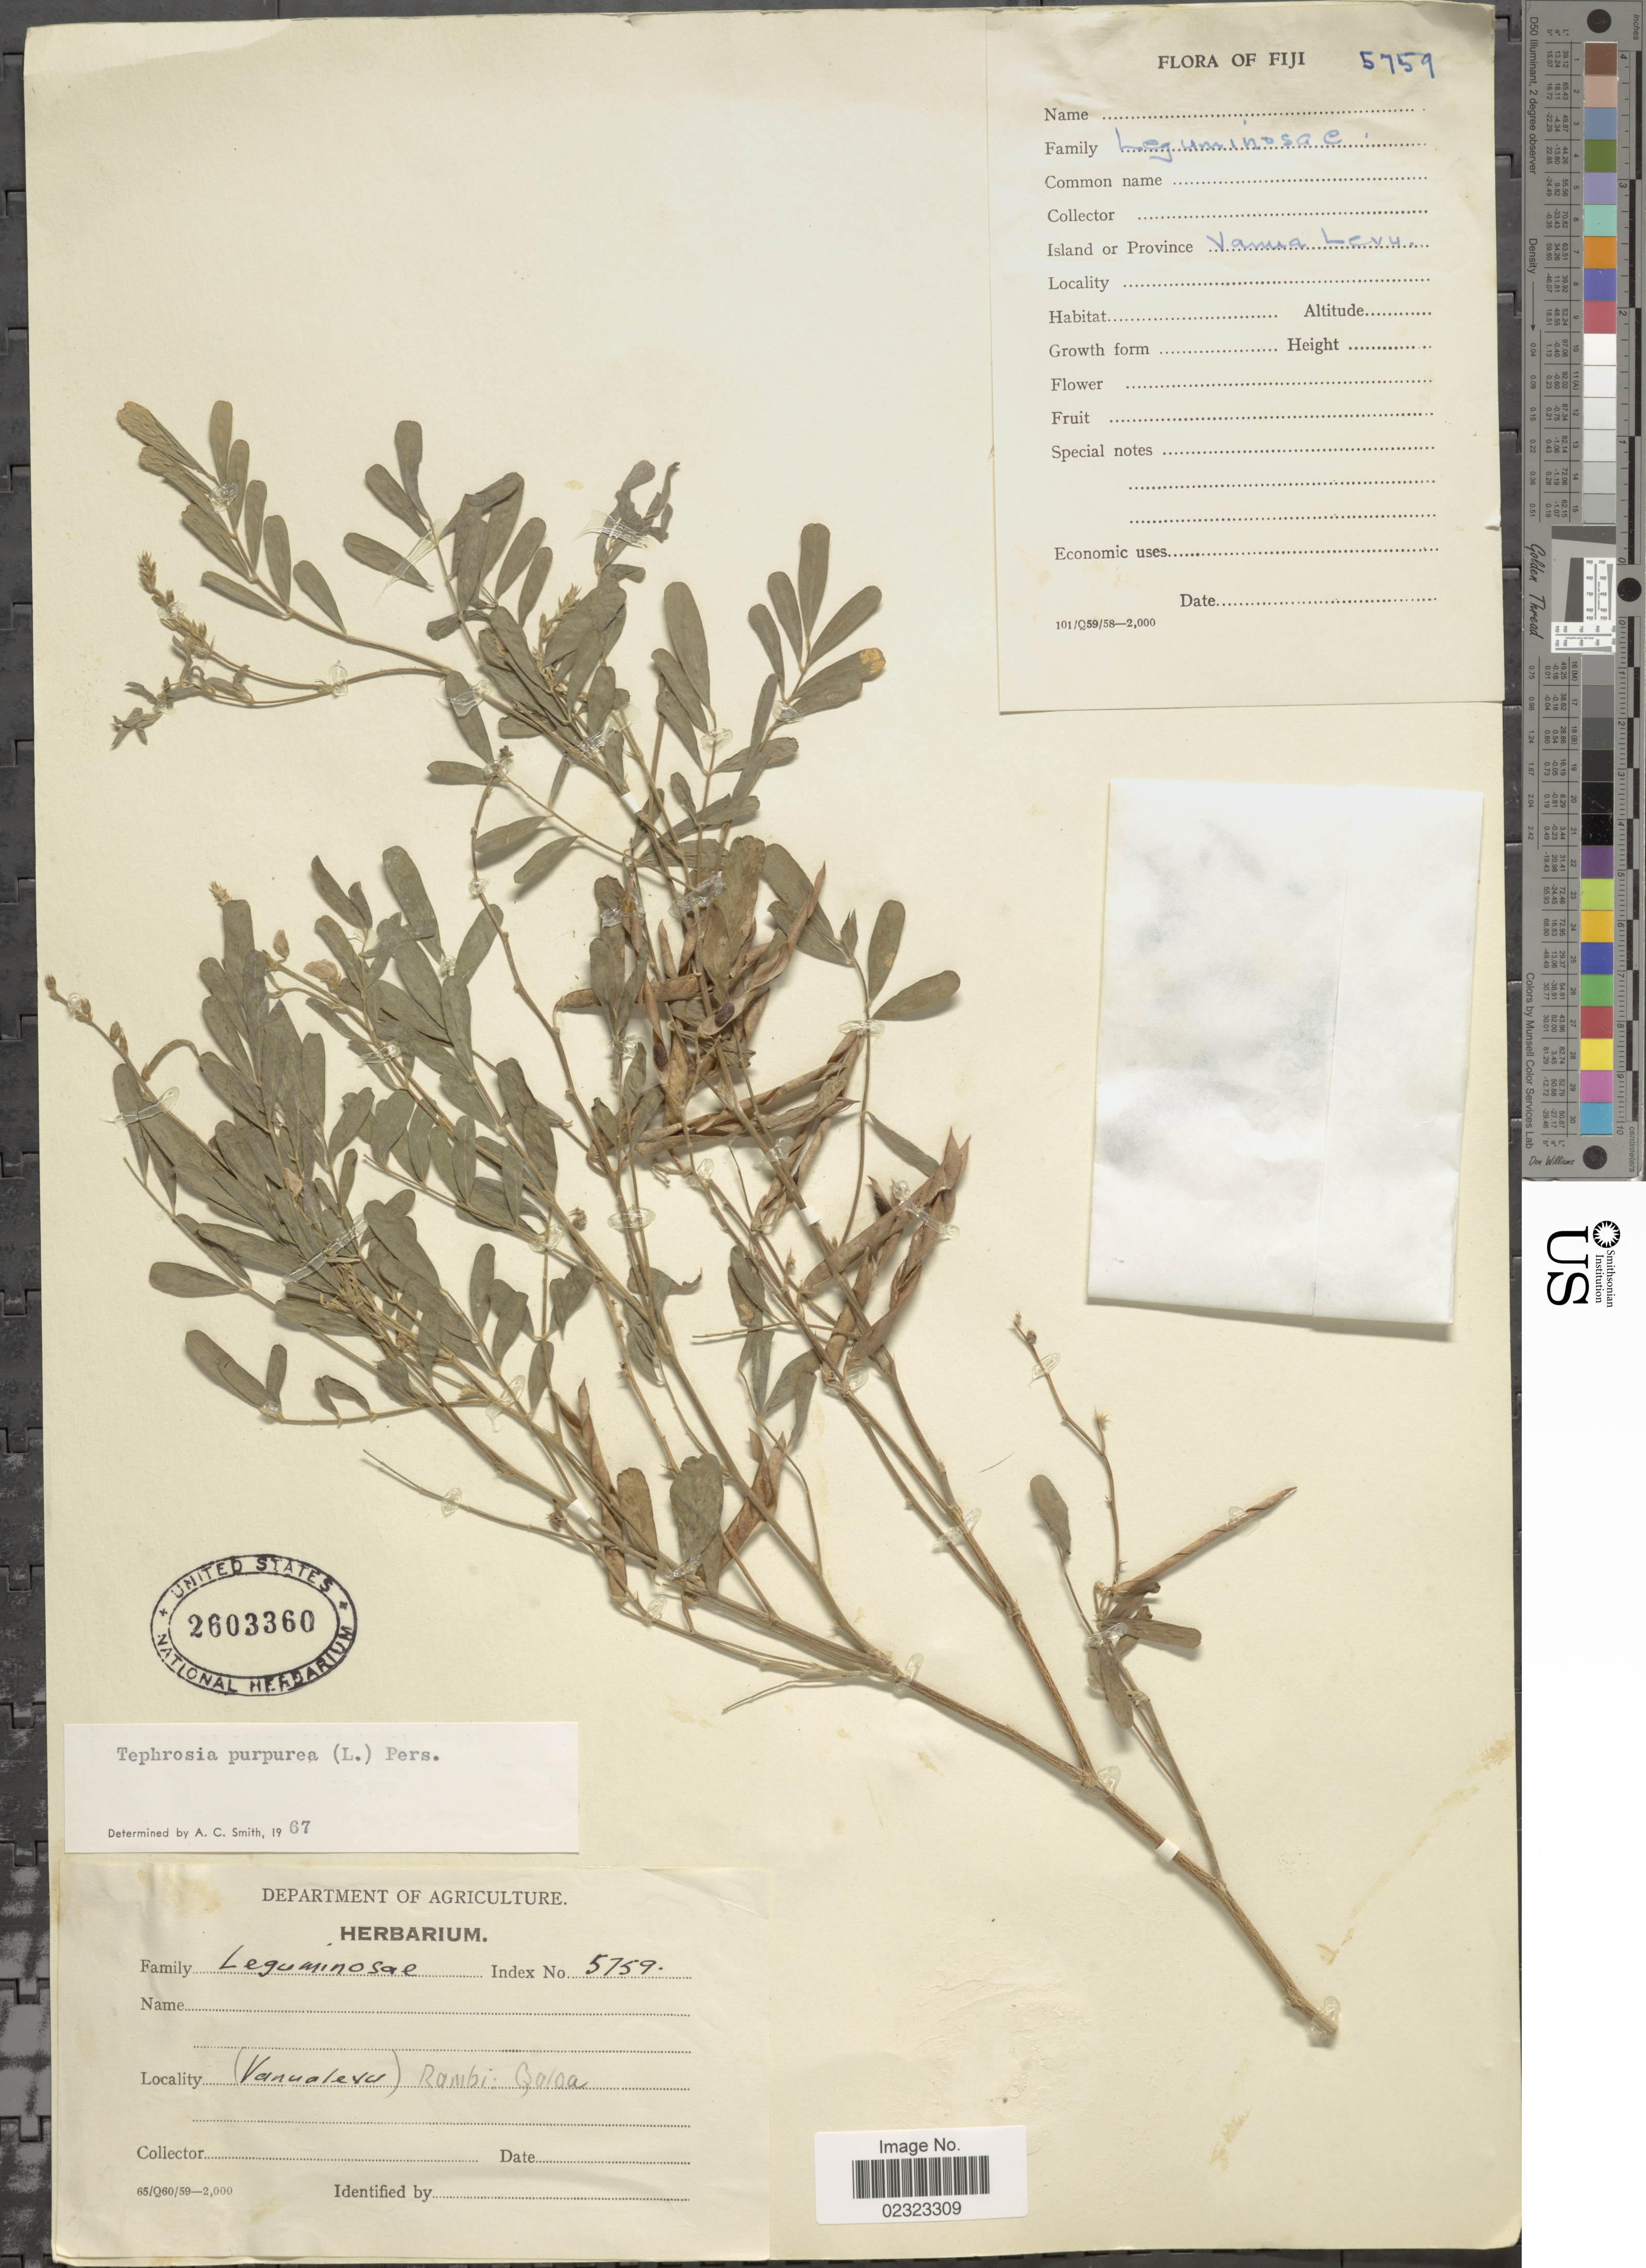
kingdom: Plantae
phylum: Tracheophyta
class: Magnoliopsida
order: Fabales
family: Fabaceae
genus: Tephrosia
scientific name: Tephrosia purpurea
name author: (L.) Pers.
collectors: ex herb. U. S. Department of Agriculture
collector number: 5759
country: Fiji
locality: (Vanualevu) Rambi: Qaioa. [interpreted]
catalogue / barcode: US 2603360